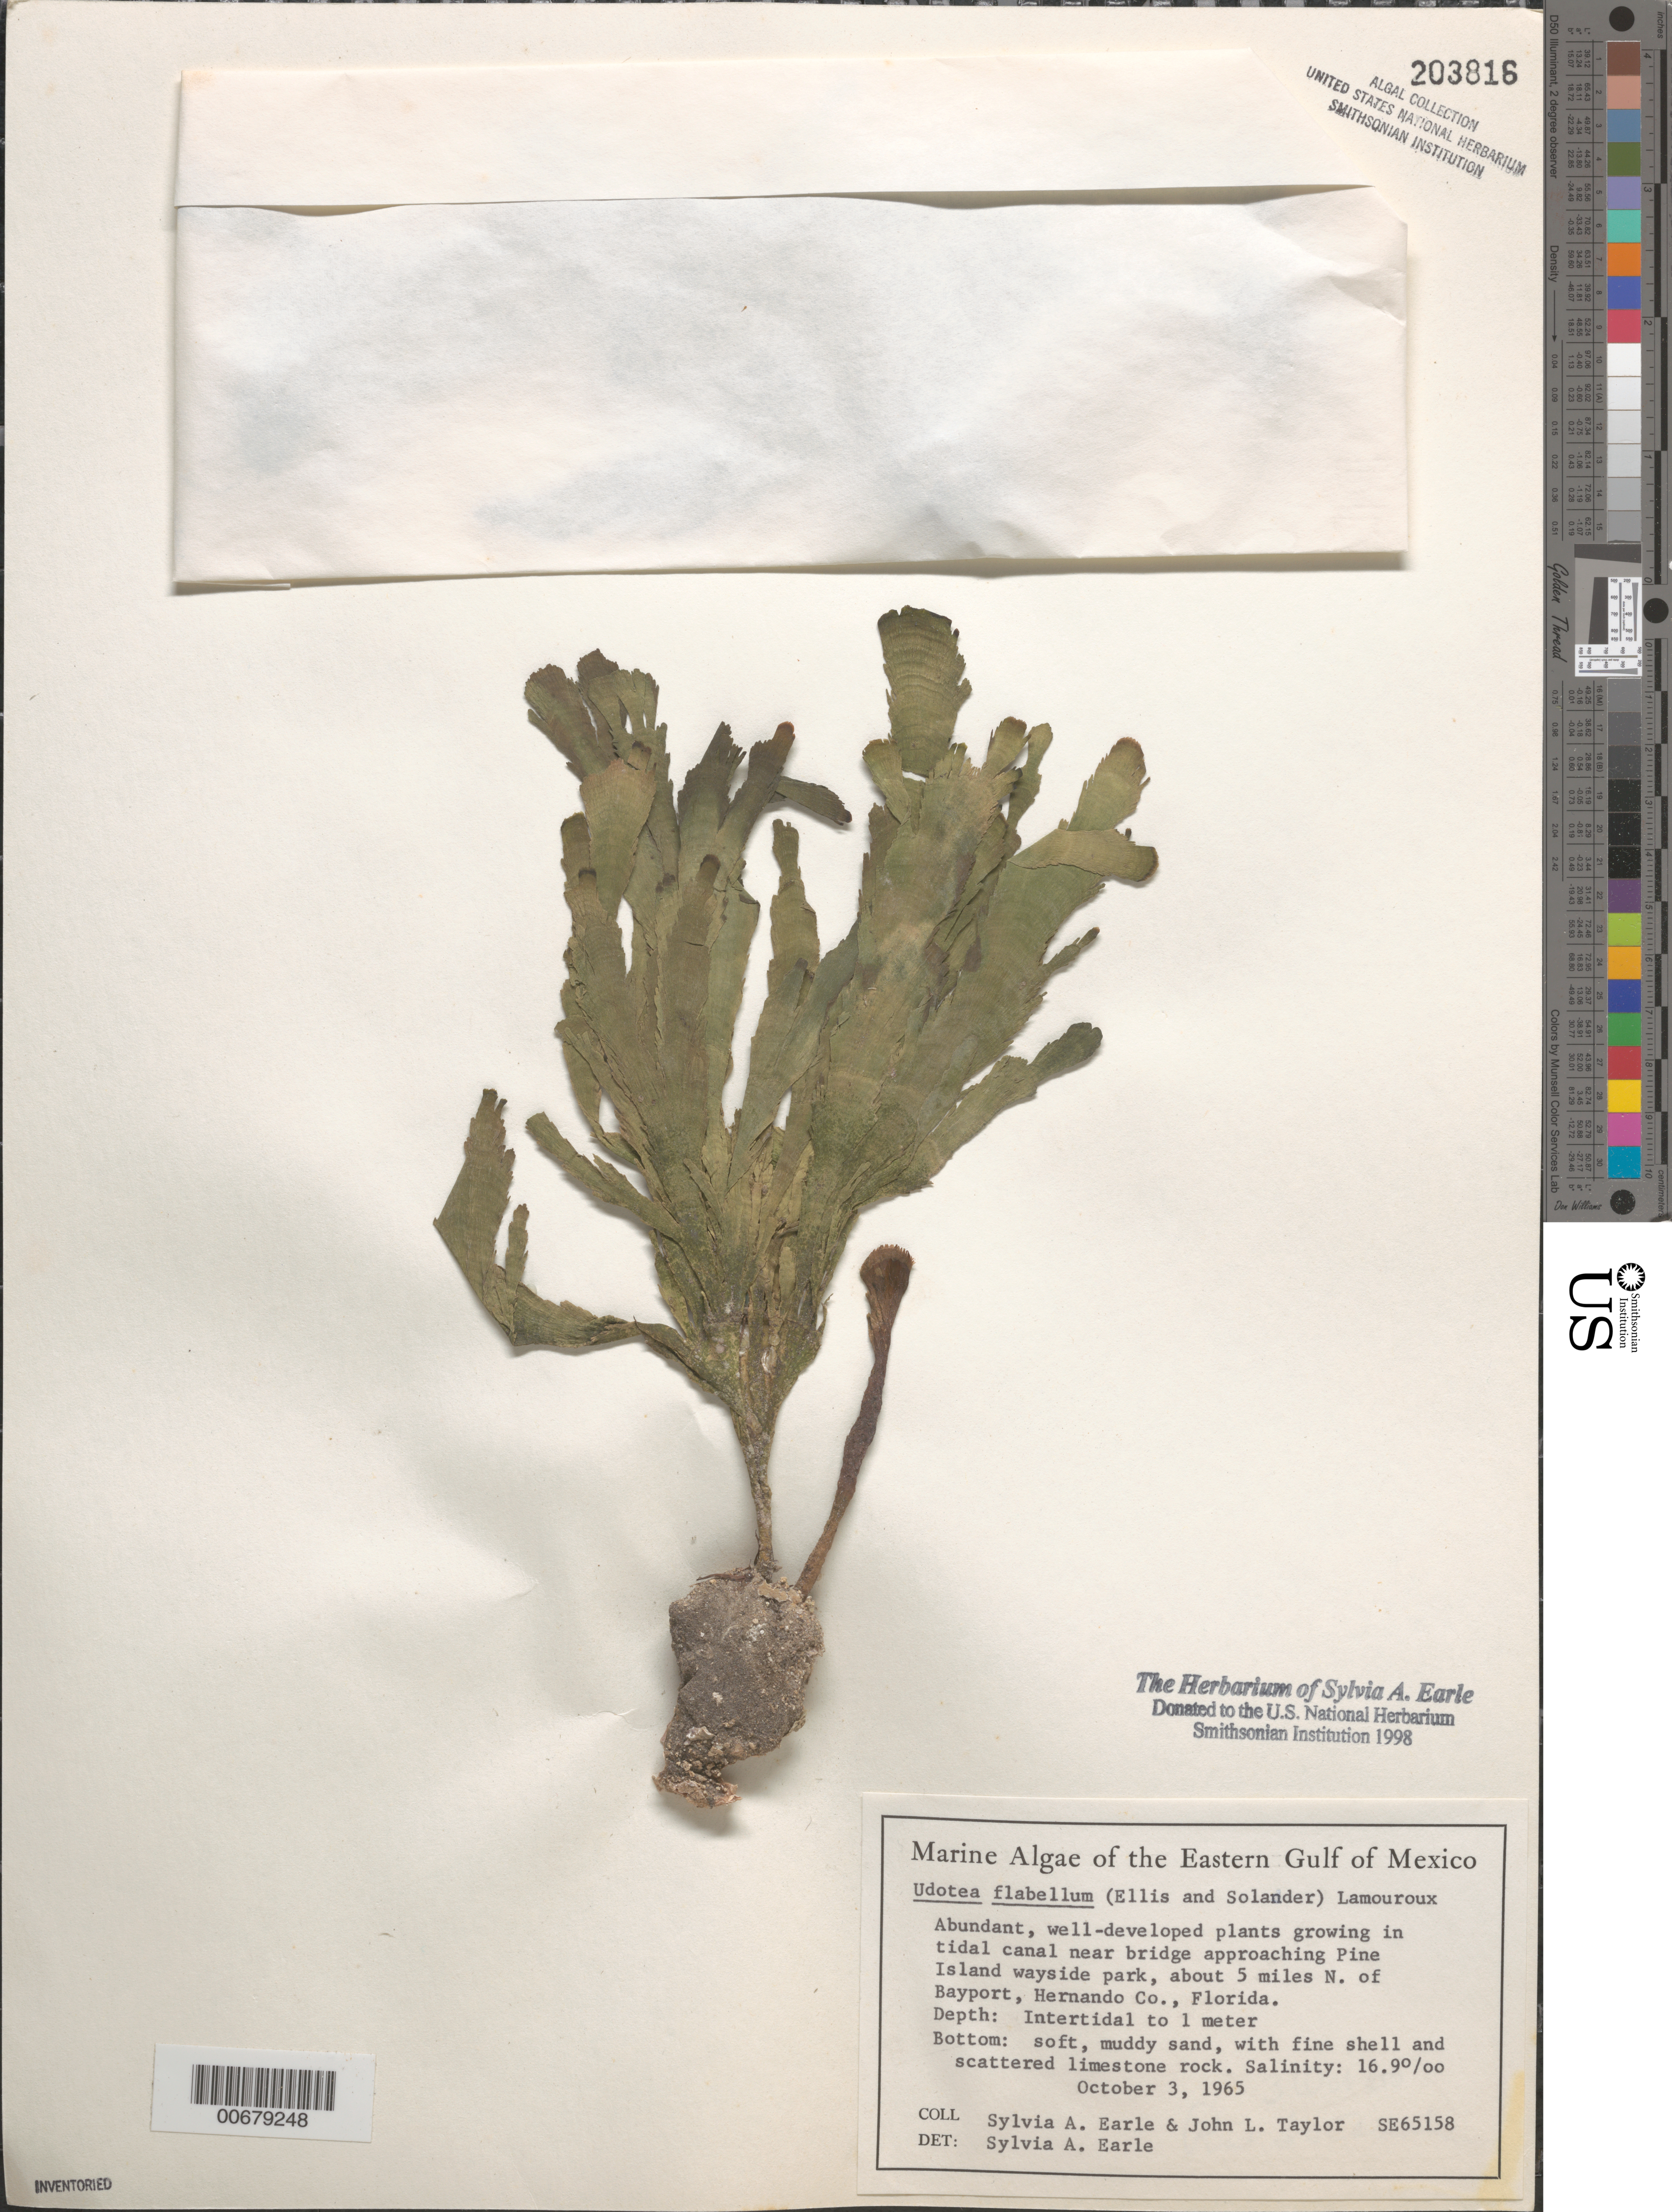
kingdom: Plantae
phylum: Chlorophyta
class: Ulvophyceae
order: Bryopsidales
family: Udoteaceae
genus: Udotea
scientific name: Udotea flabellum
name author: (J. Ellis & Sol.) M. Howe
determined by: Earle, S. A.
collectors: S. A. Earle & J. L. Taylor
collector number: SE 65158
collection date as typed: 03 Oct 1965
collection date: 1965-10-03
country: United States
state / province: Florida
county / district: Hernando County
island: Pine Island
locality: Near Pine Island Wayside Park, ca. 5 miles north of Bayside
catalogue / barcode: US 203816